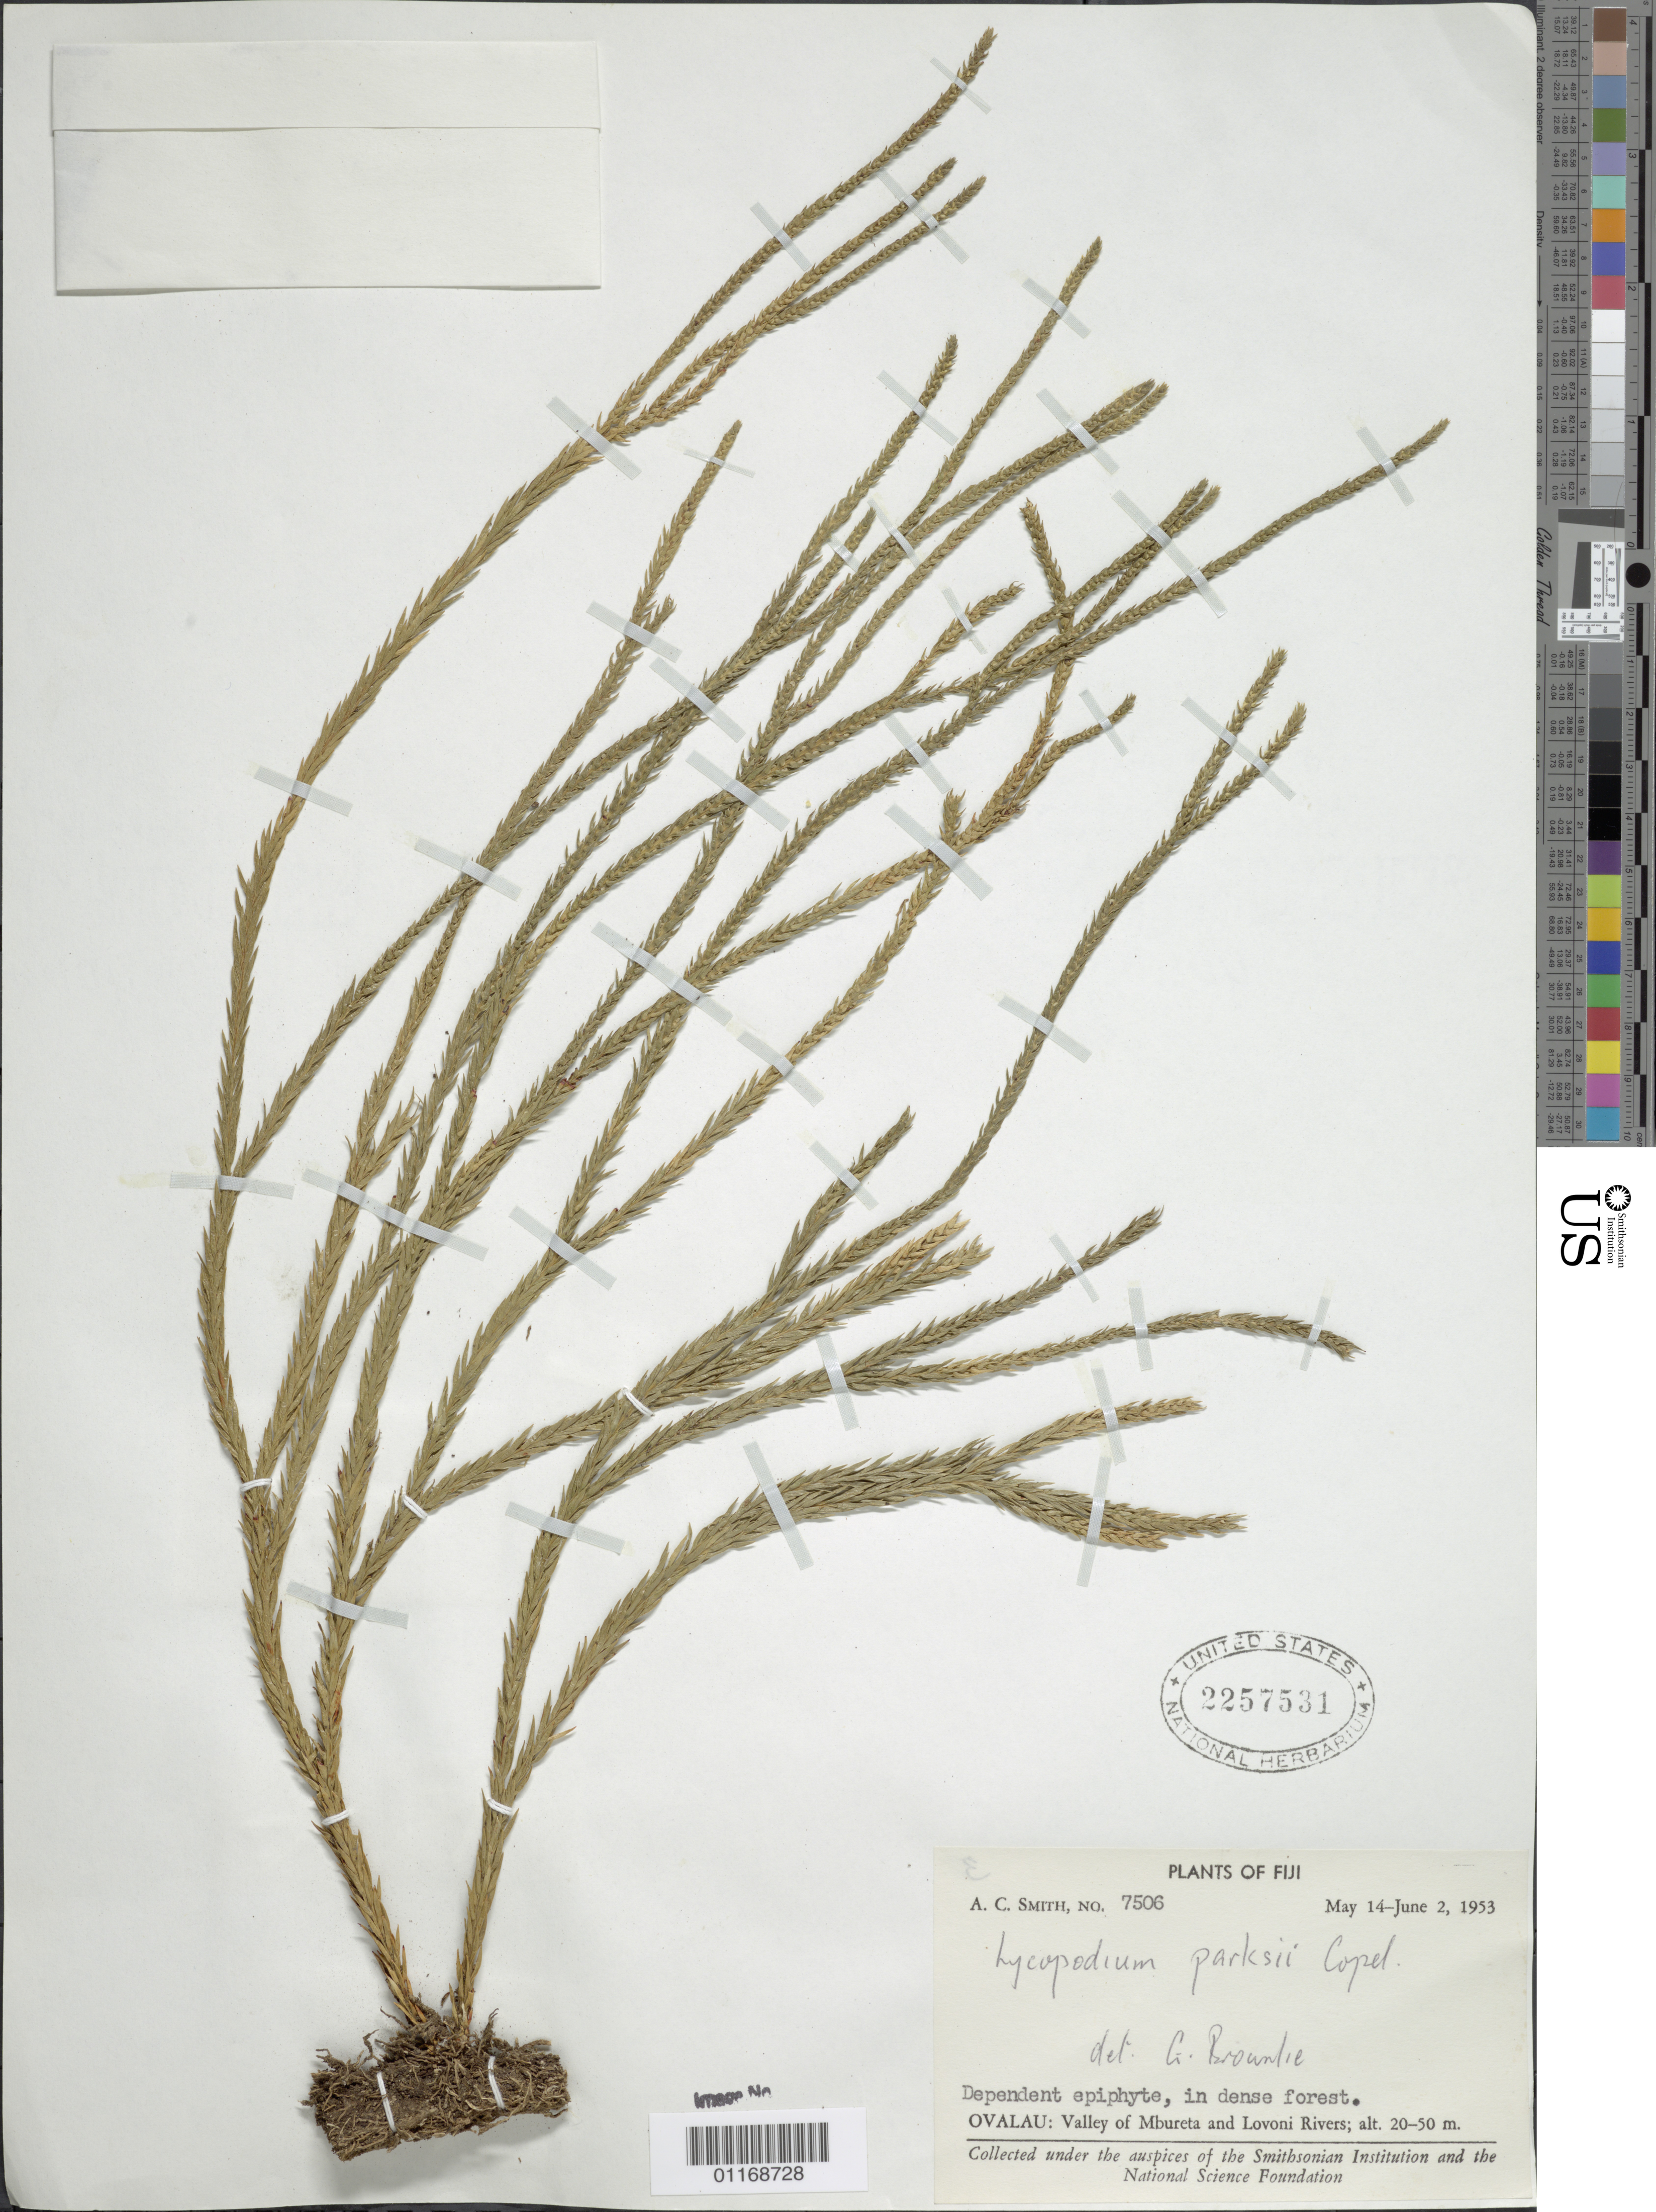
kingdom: Plantae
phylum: Tracheophyta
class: Lycopodiopsida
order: Lycopodiales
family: Lycopodiaceae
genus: Phlegmariurus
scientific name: Phlegmariurus carinatus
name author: (Desv.) Ching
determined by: Field, A. R.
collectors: A. C. Smith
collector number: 7506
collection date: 1953-05-14/1953-06-02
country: Fiji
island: Ovalau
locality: Valley of Mbureta and Lovoni Rivers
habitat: Dense forest.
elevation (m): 20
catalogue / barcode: US 2257531